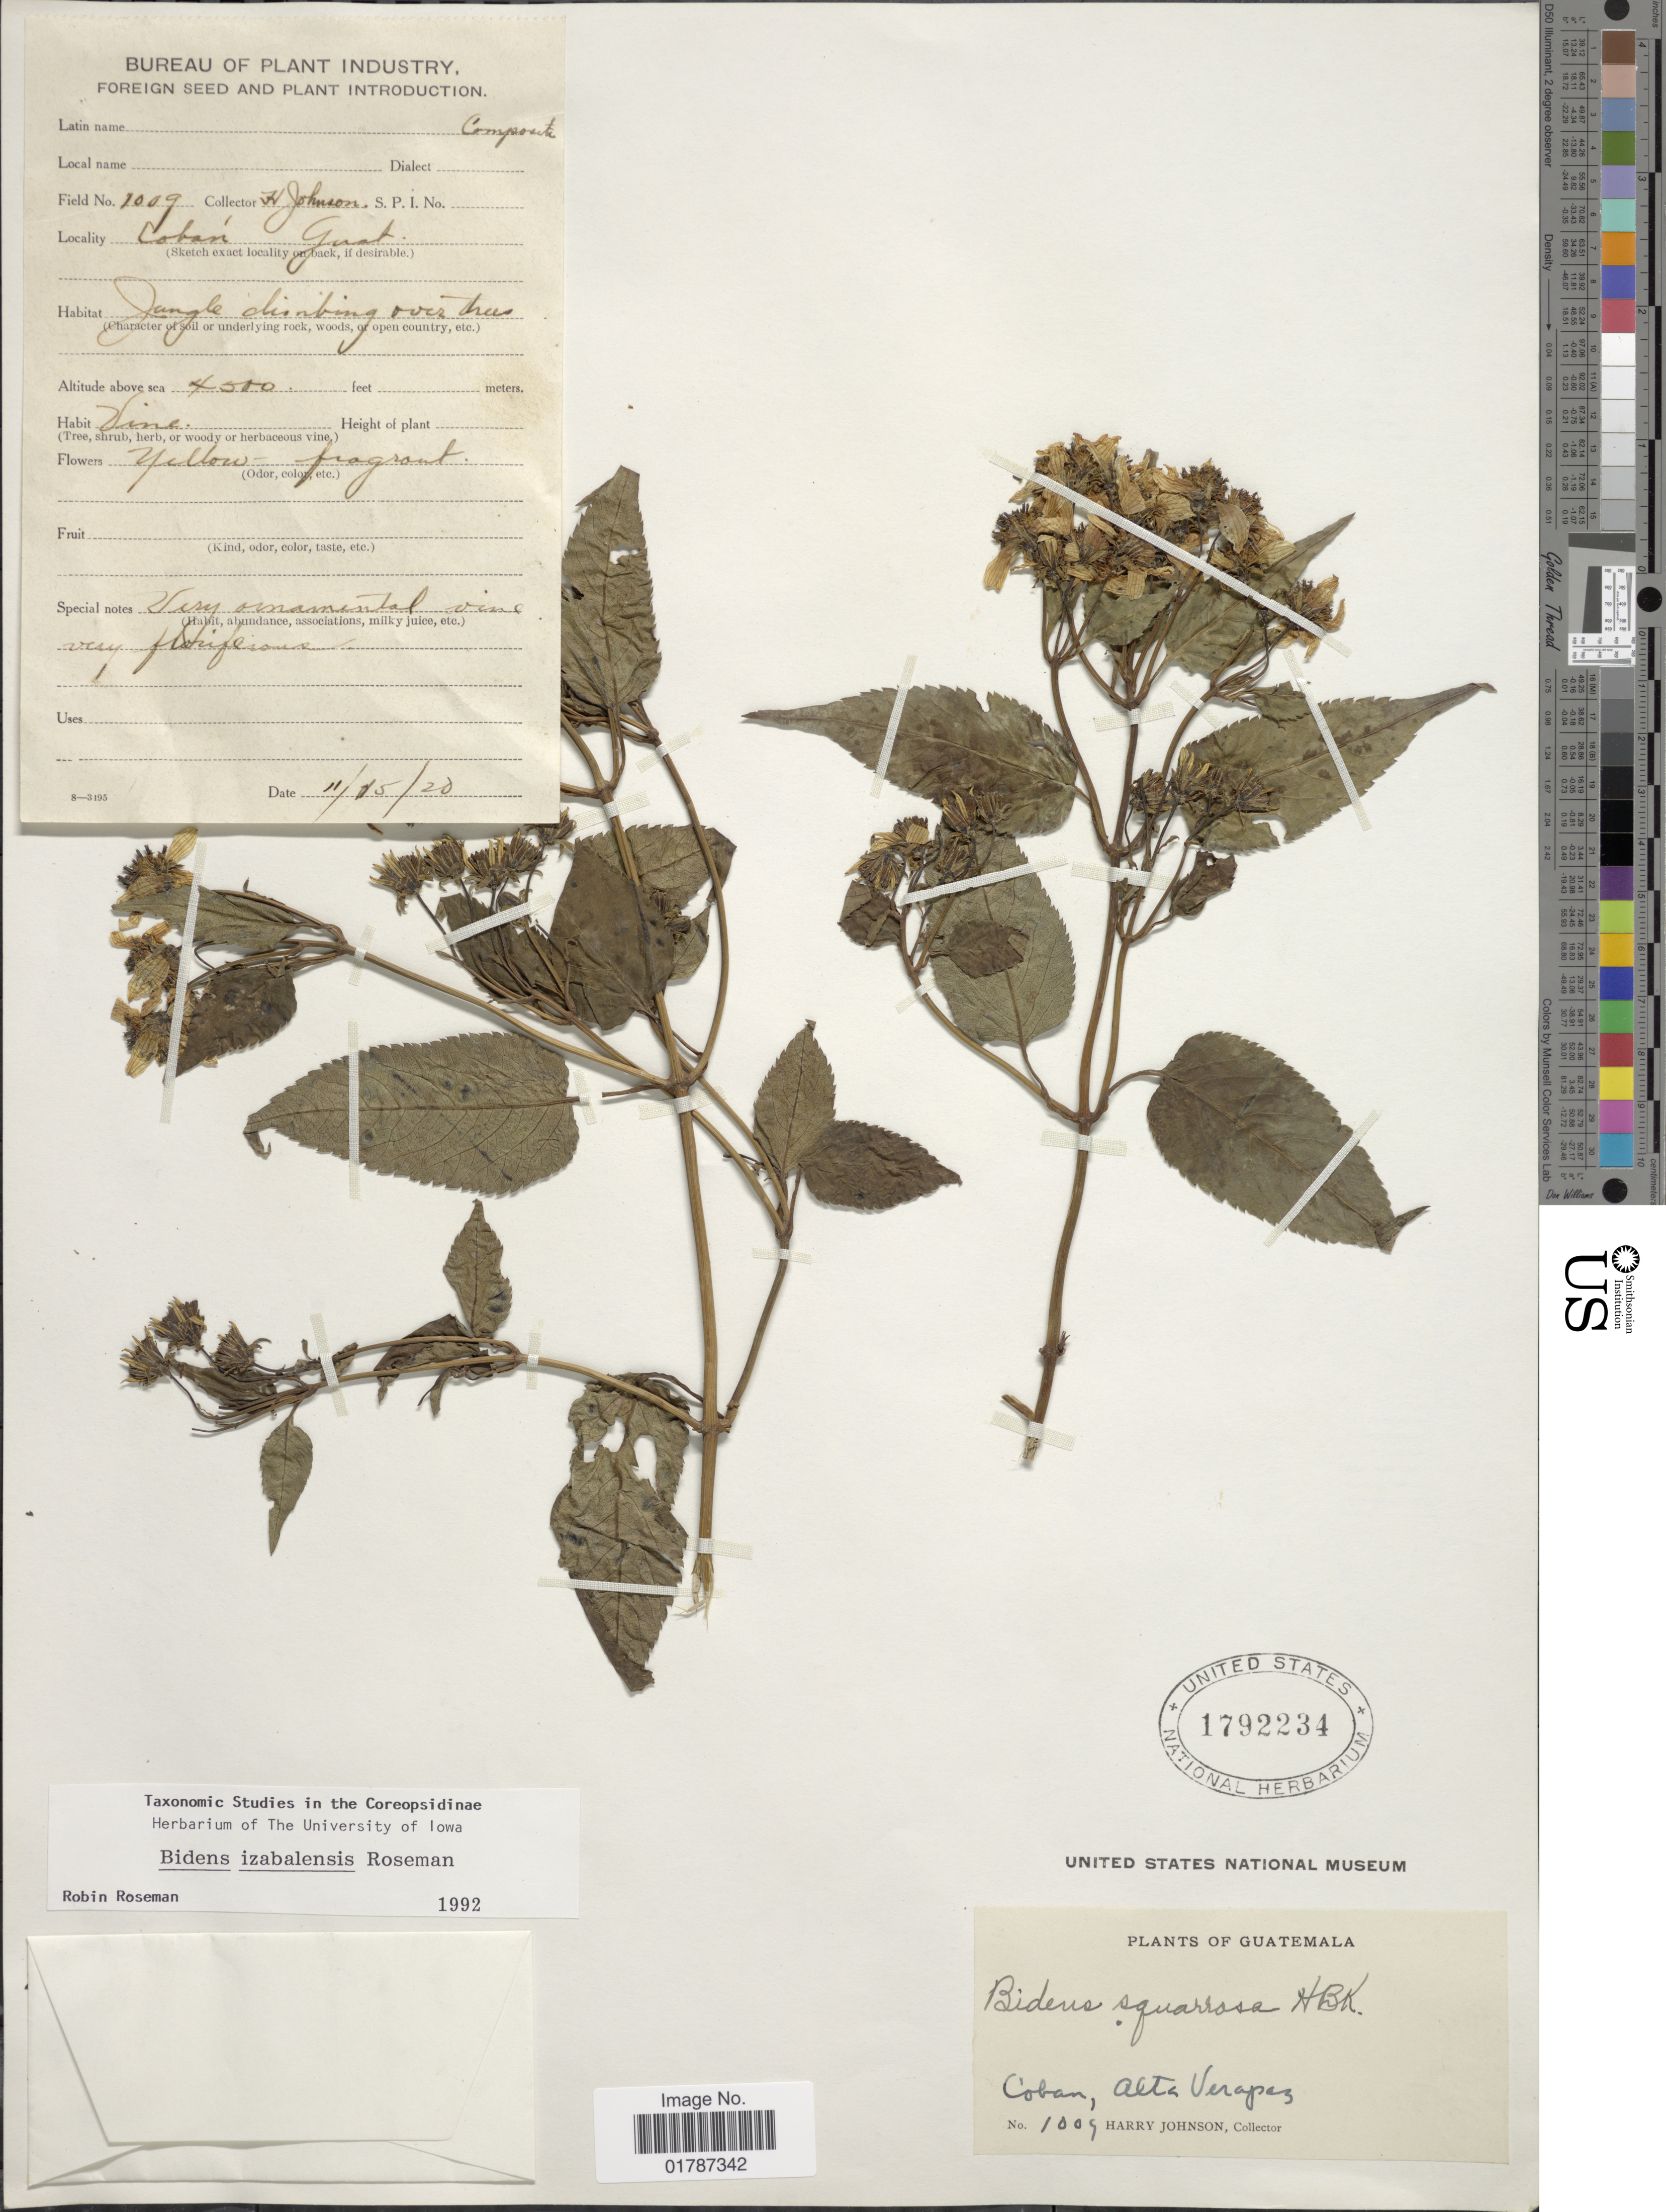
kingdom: Plantae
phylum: Tracheophyta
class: Magnoliopsida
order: Asterales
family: Asteraceae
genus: Bidens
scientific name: Bidens izabalensis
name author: Roseman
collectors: H. Johnson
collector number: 1009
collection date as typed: Transcribed d/m/y: 15/11/20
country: Guatemala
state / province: Alta Verapaz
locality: Coban, Alta Verapaz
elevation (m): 1372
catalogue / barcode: US 1792234